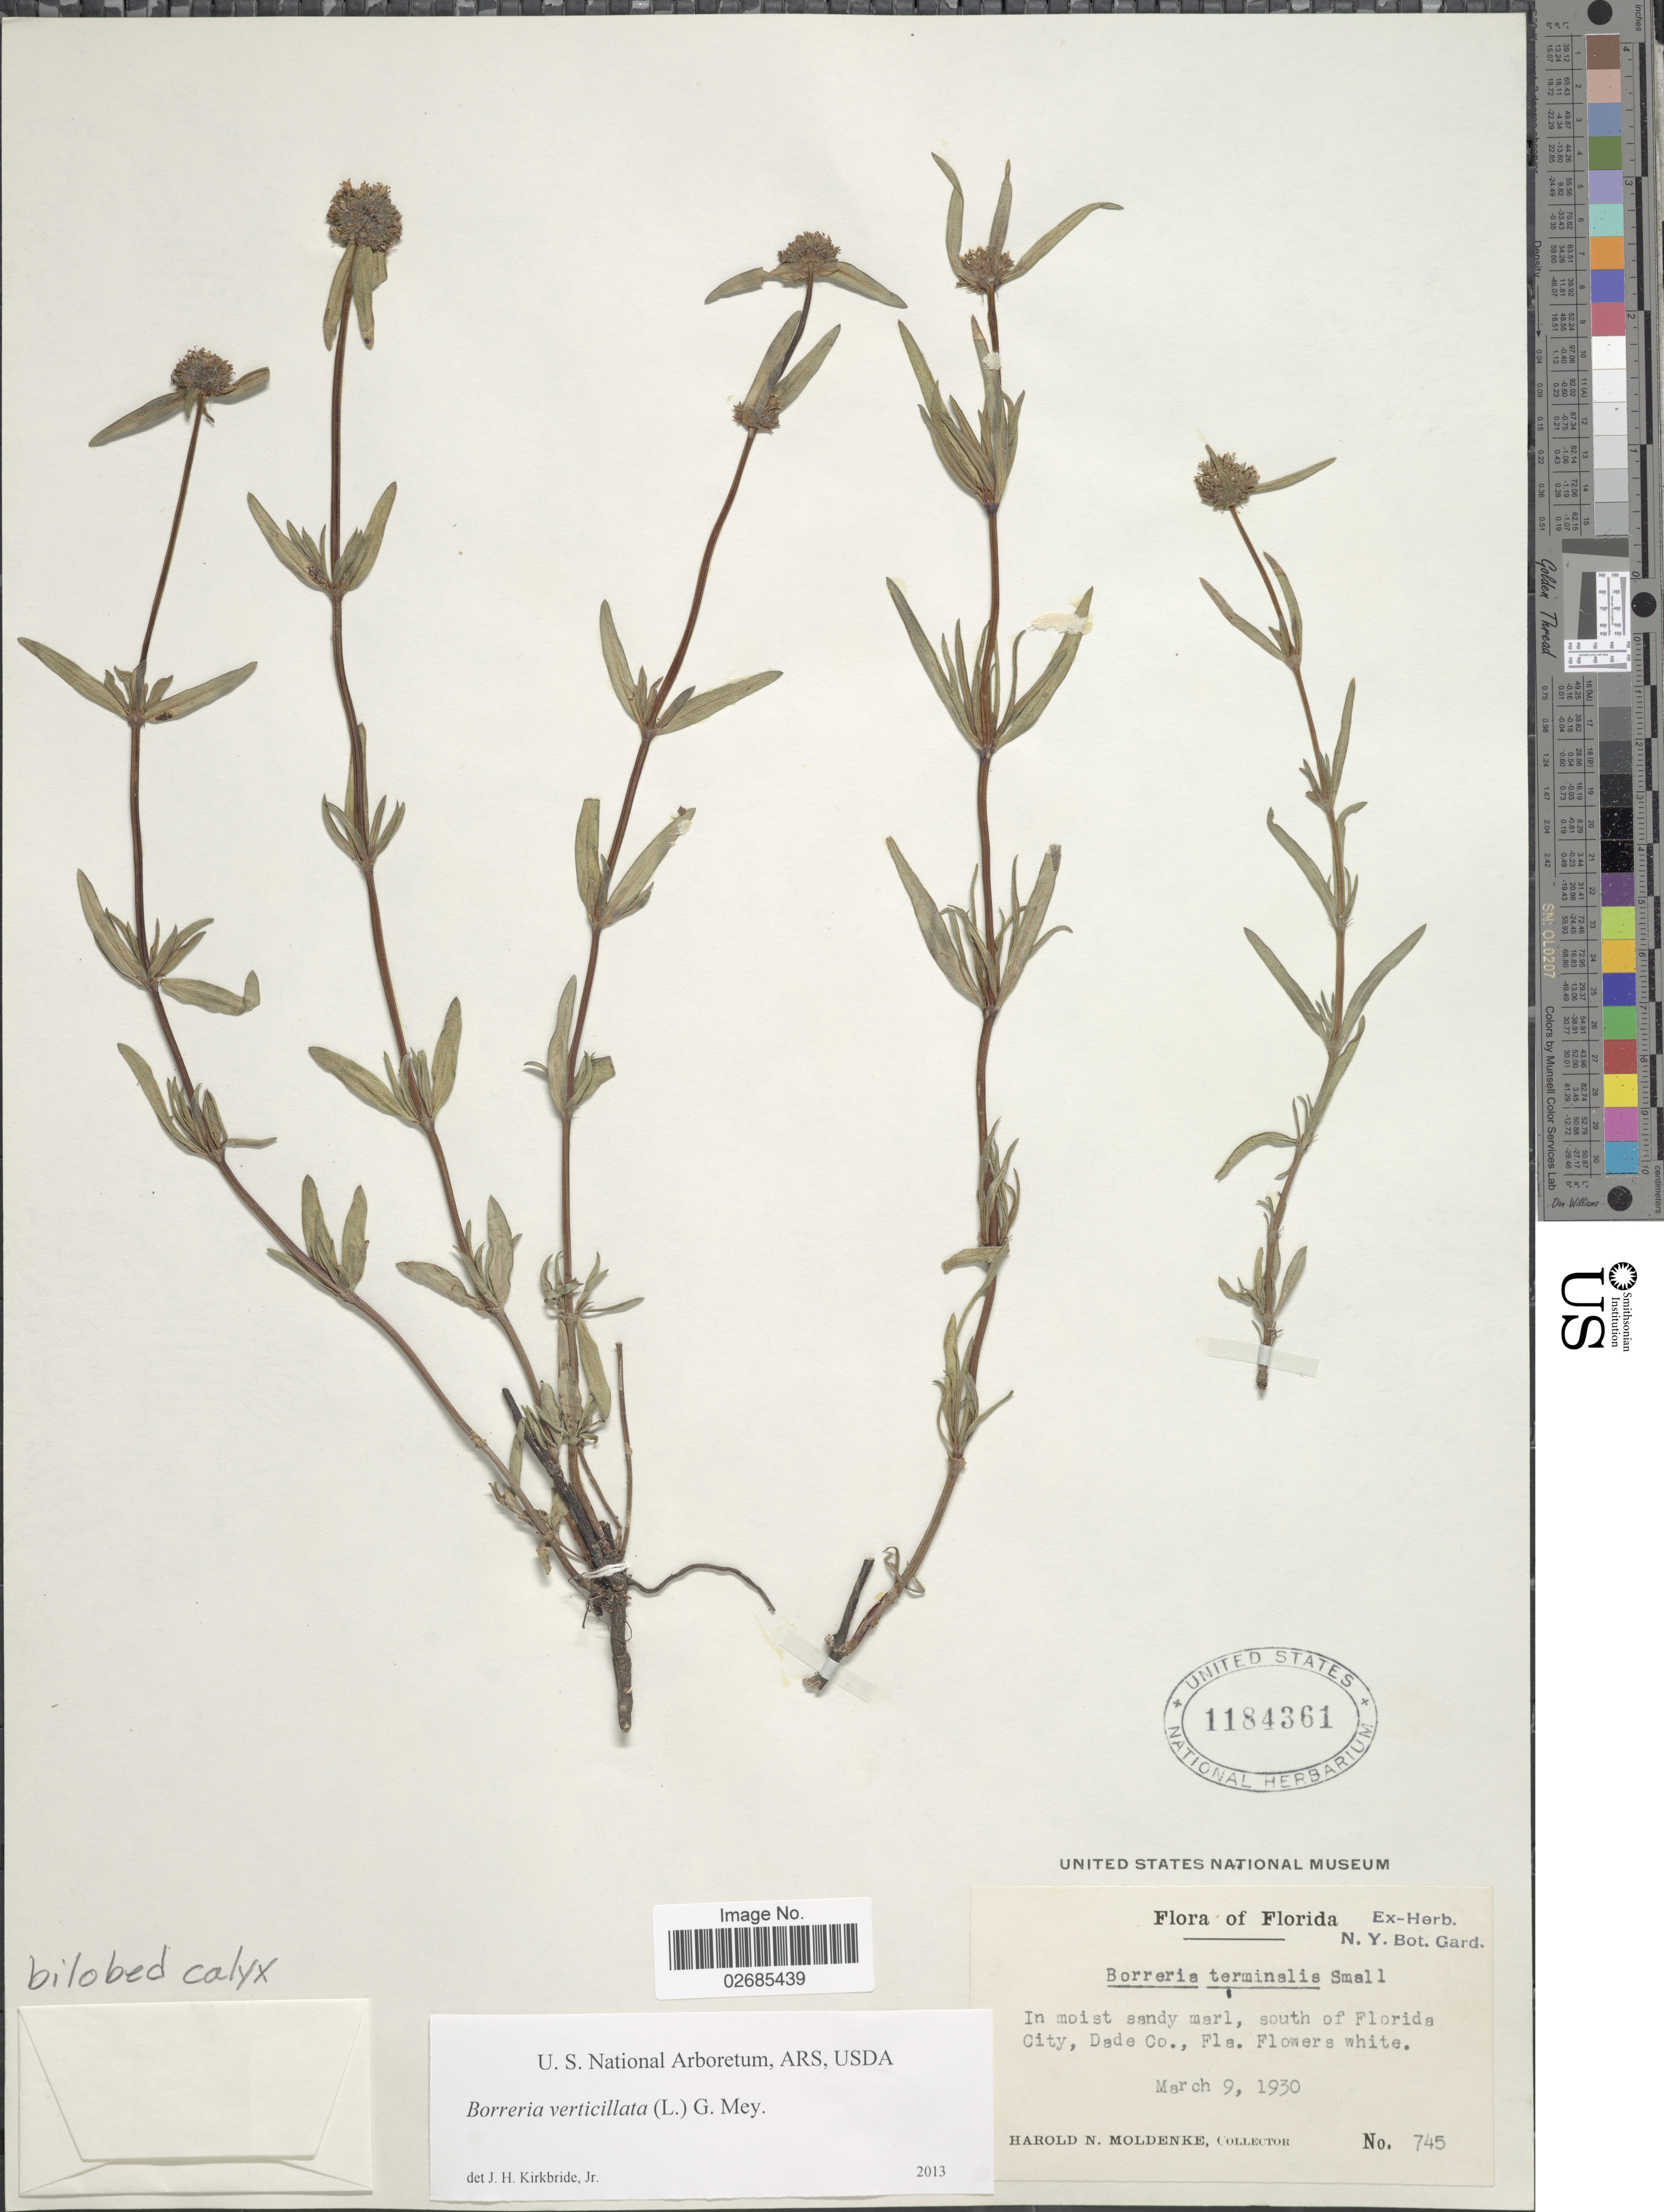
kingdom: Plantae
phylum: Tracheophyta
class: Magnoliopsida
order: Gentianales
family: Rubiaceae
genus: Borreria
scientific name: Borreria verticillata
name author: (L.) G. Mey.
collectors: H. N. Moldenke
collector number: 745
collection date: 1930-03-09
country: United States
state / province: Florida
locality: South of Florida City, Dade Co., Fla.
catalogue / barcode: US 1184361